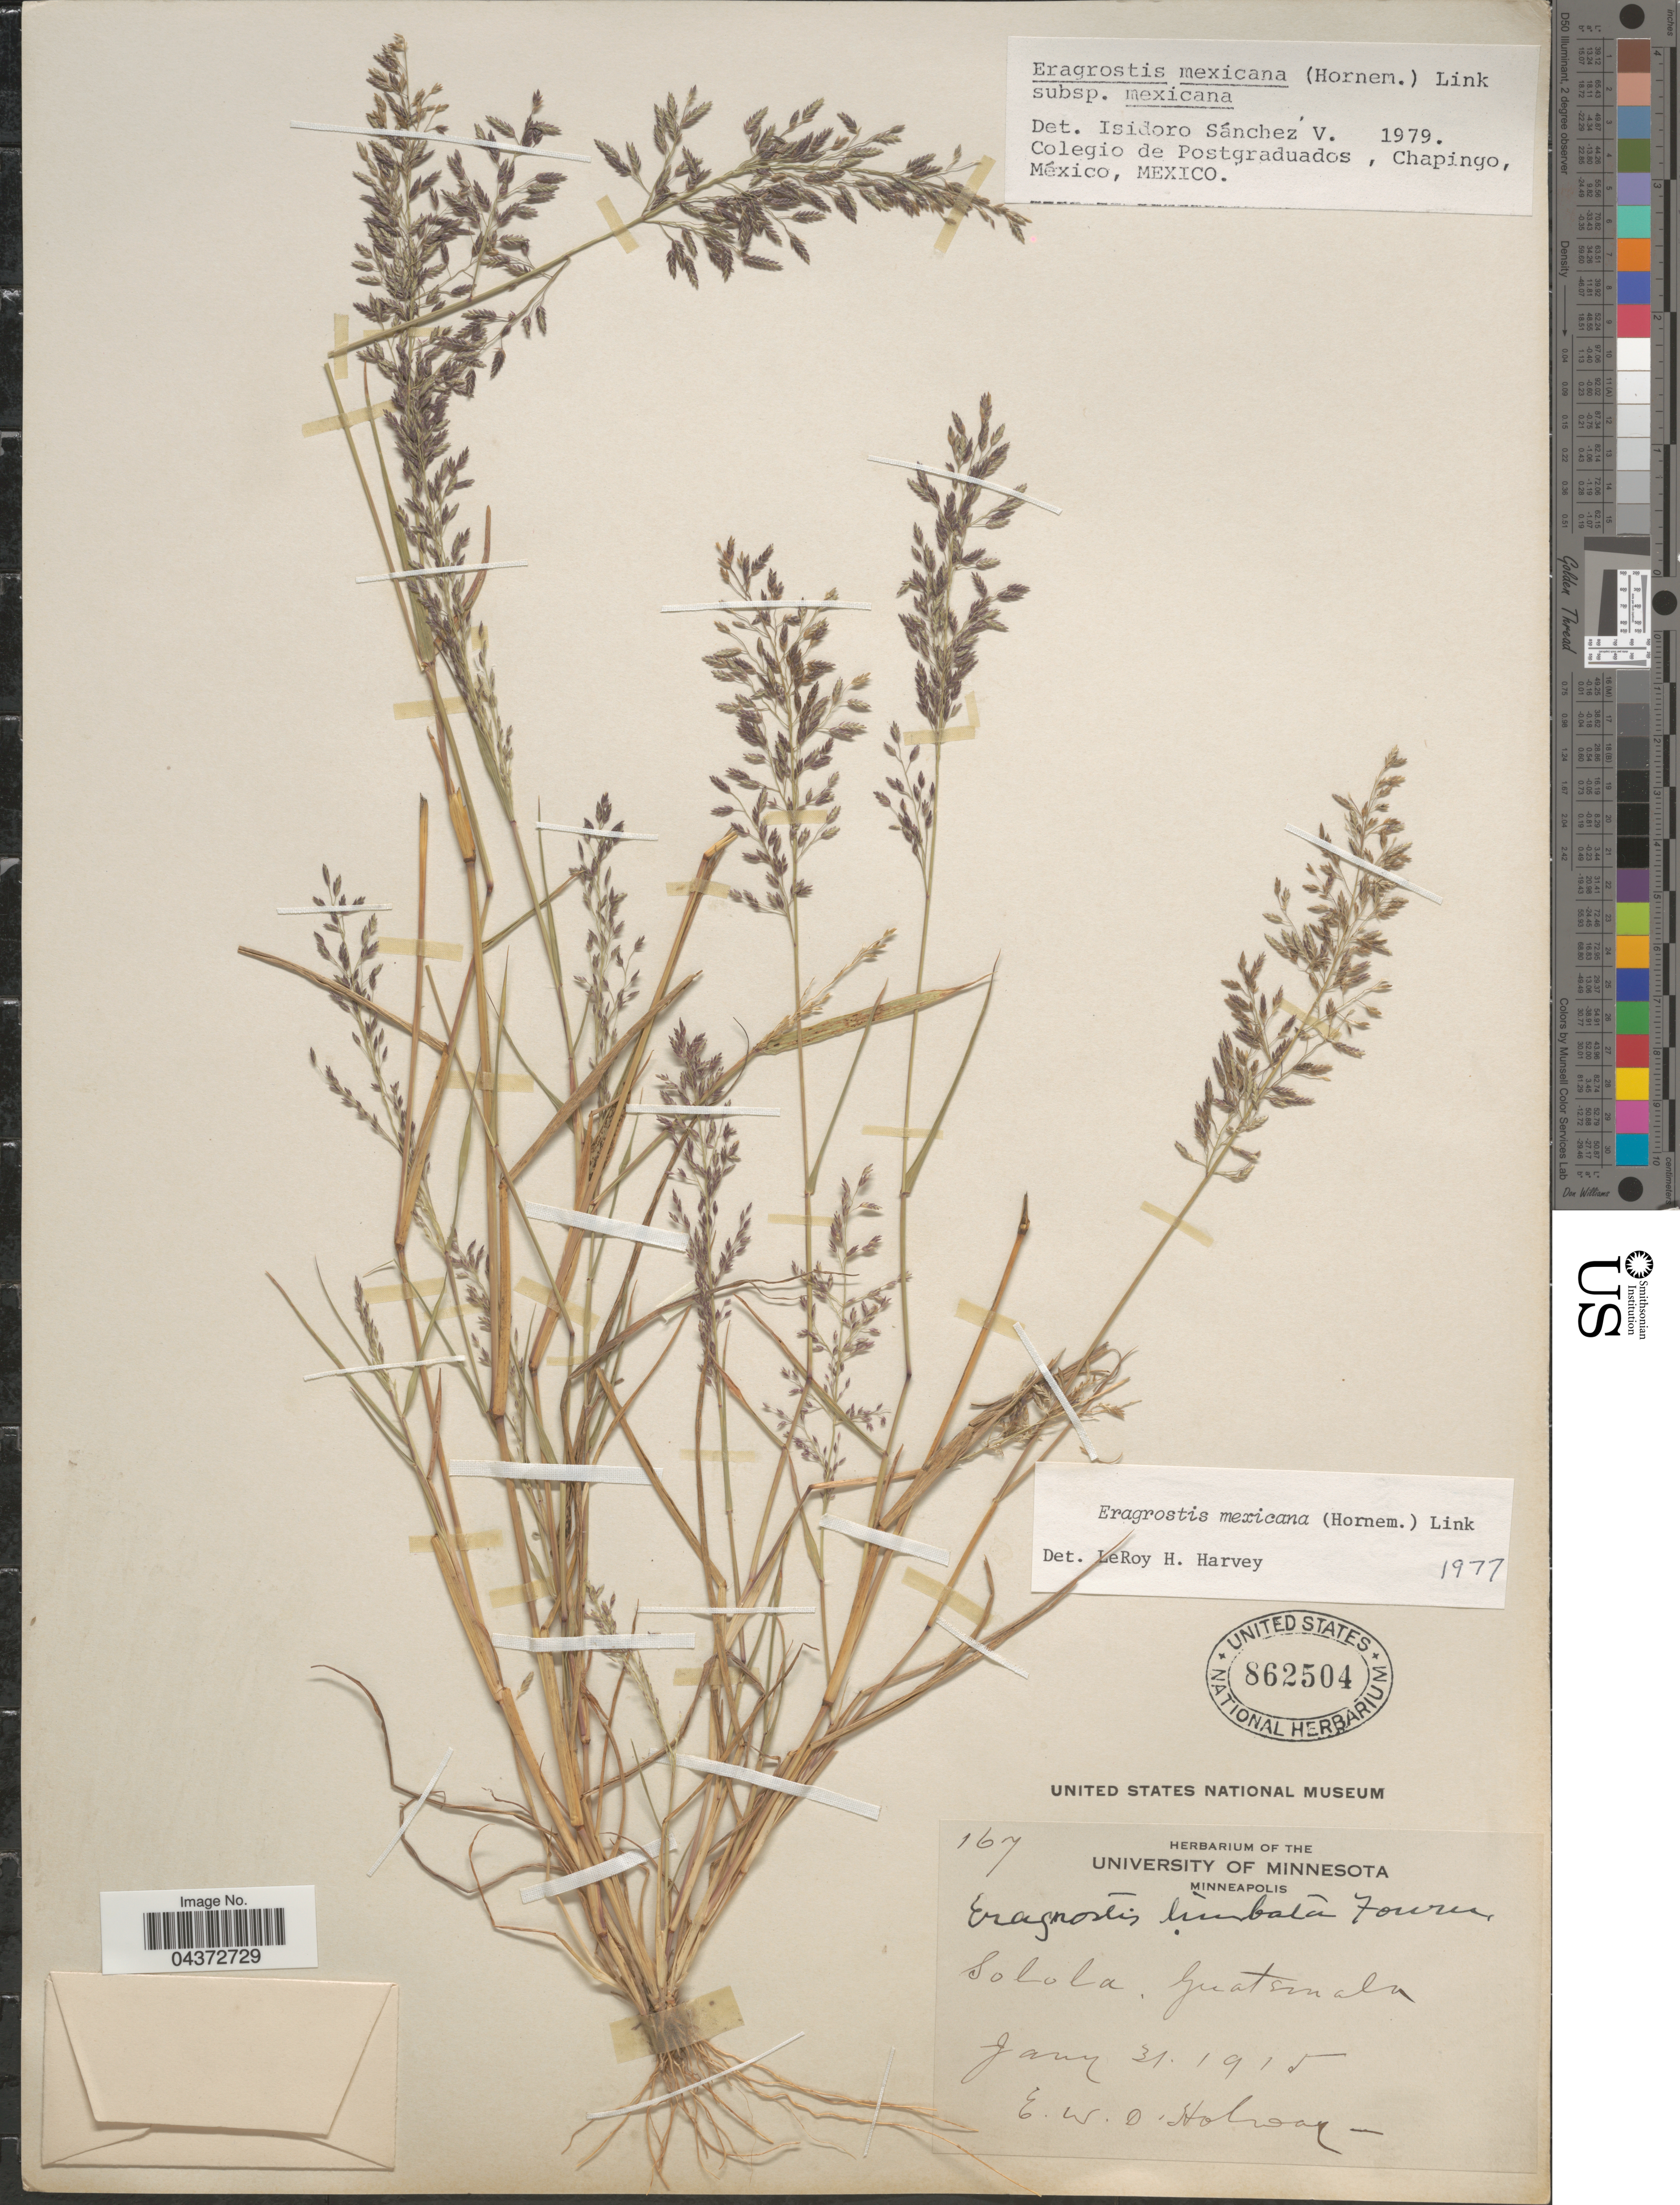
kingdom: Plantae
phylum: Tracheophyta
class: Liliopsida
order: Poales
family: Poaceae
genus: Eragrostis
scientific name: Eragrostis mexicana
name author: (Hornem.) Link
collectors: E. W. D. Holway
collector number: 167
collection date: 1915-01-31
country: Guatemala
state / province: Solola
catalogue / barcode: US 862504